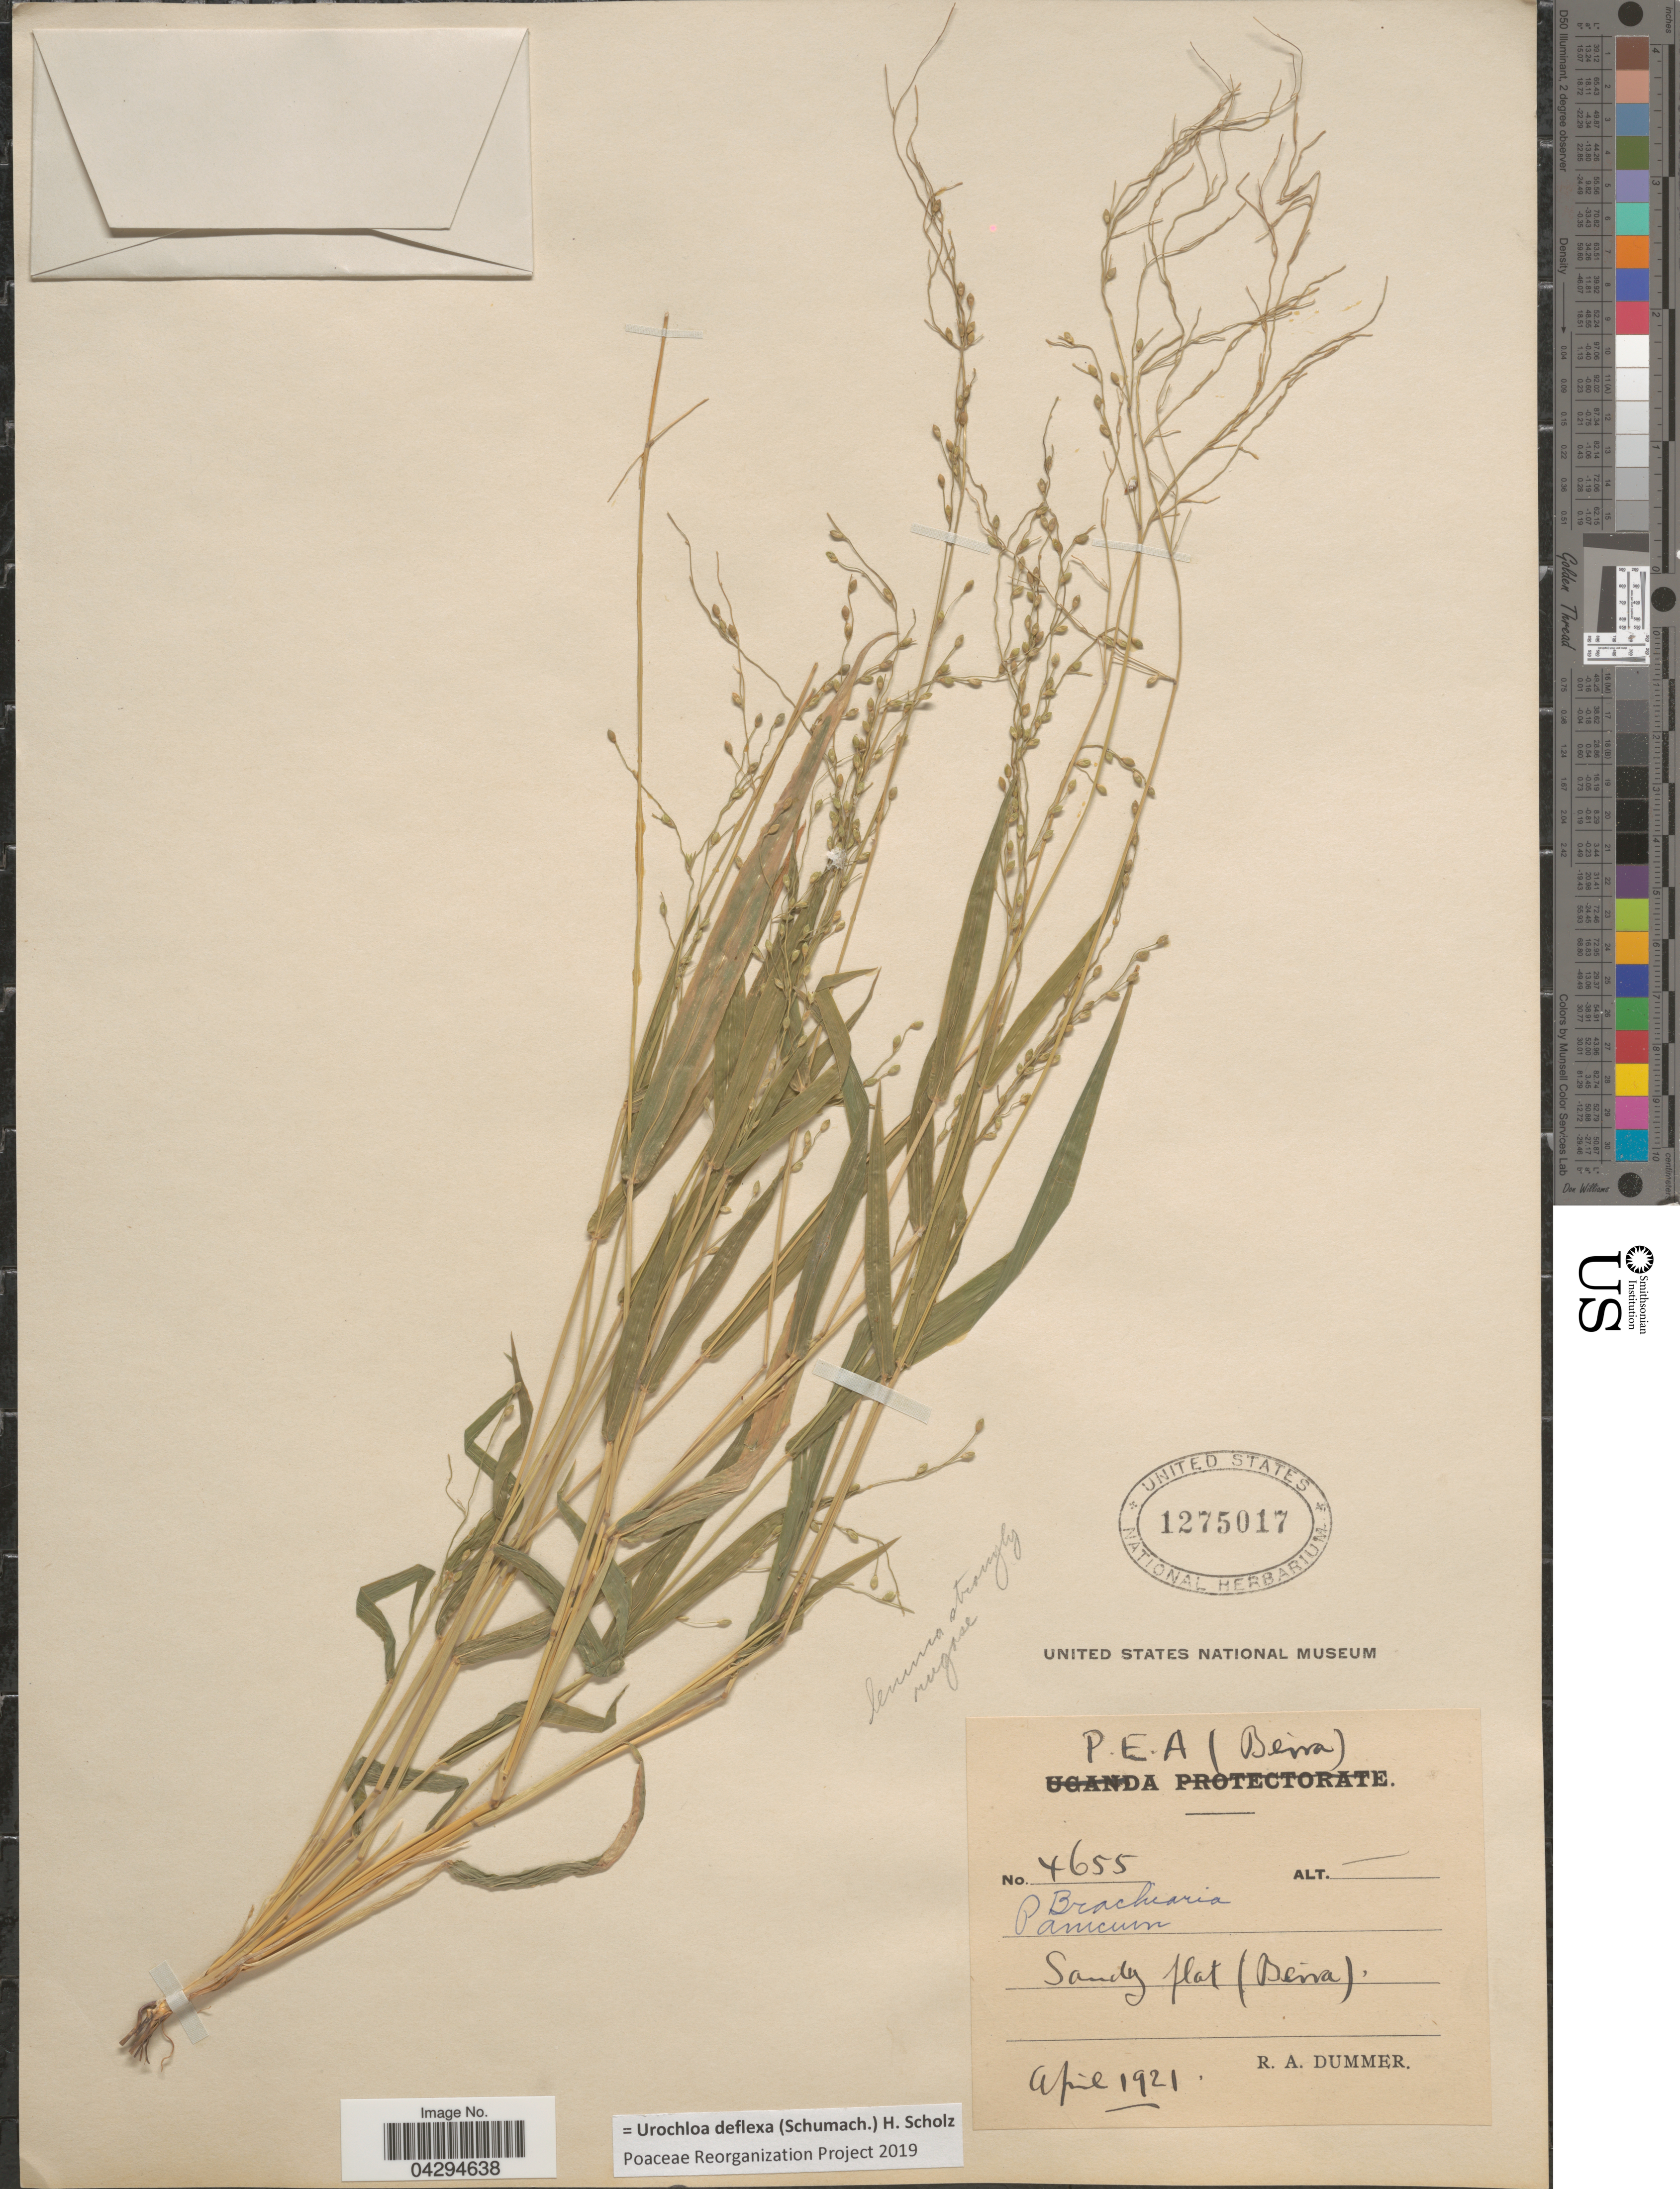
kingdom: Plantae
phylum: Tracheophyta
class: Liliopsida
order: Poales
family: Poaceae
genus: Urochloa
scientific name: Urochloa deflexa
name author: (Schumach.) H. Scholz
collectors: R. A. Dümmer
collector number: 4655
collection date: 1921-04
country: Mozambique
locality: P.E.A. (Beira).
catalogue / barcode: US 1275017